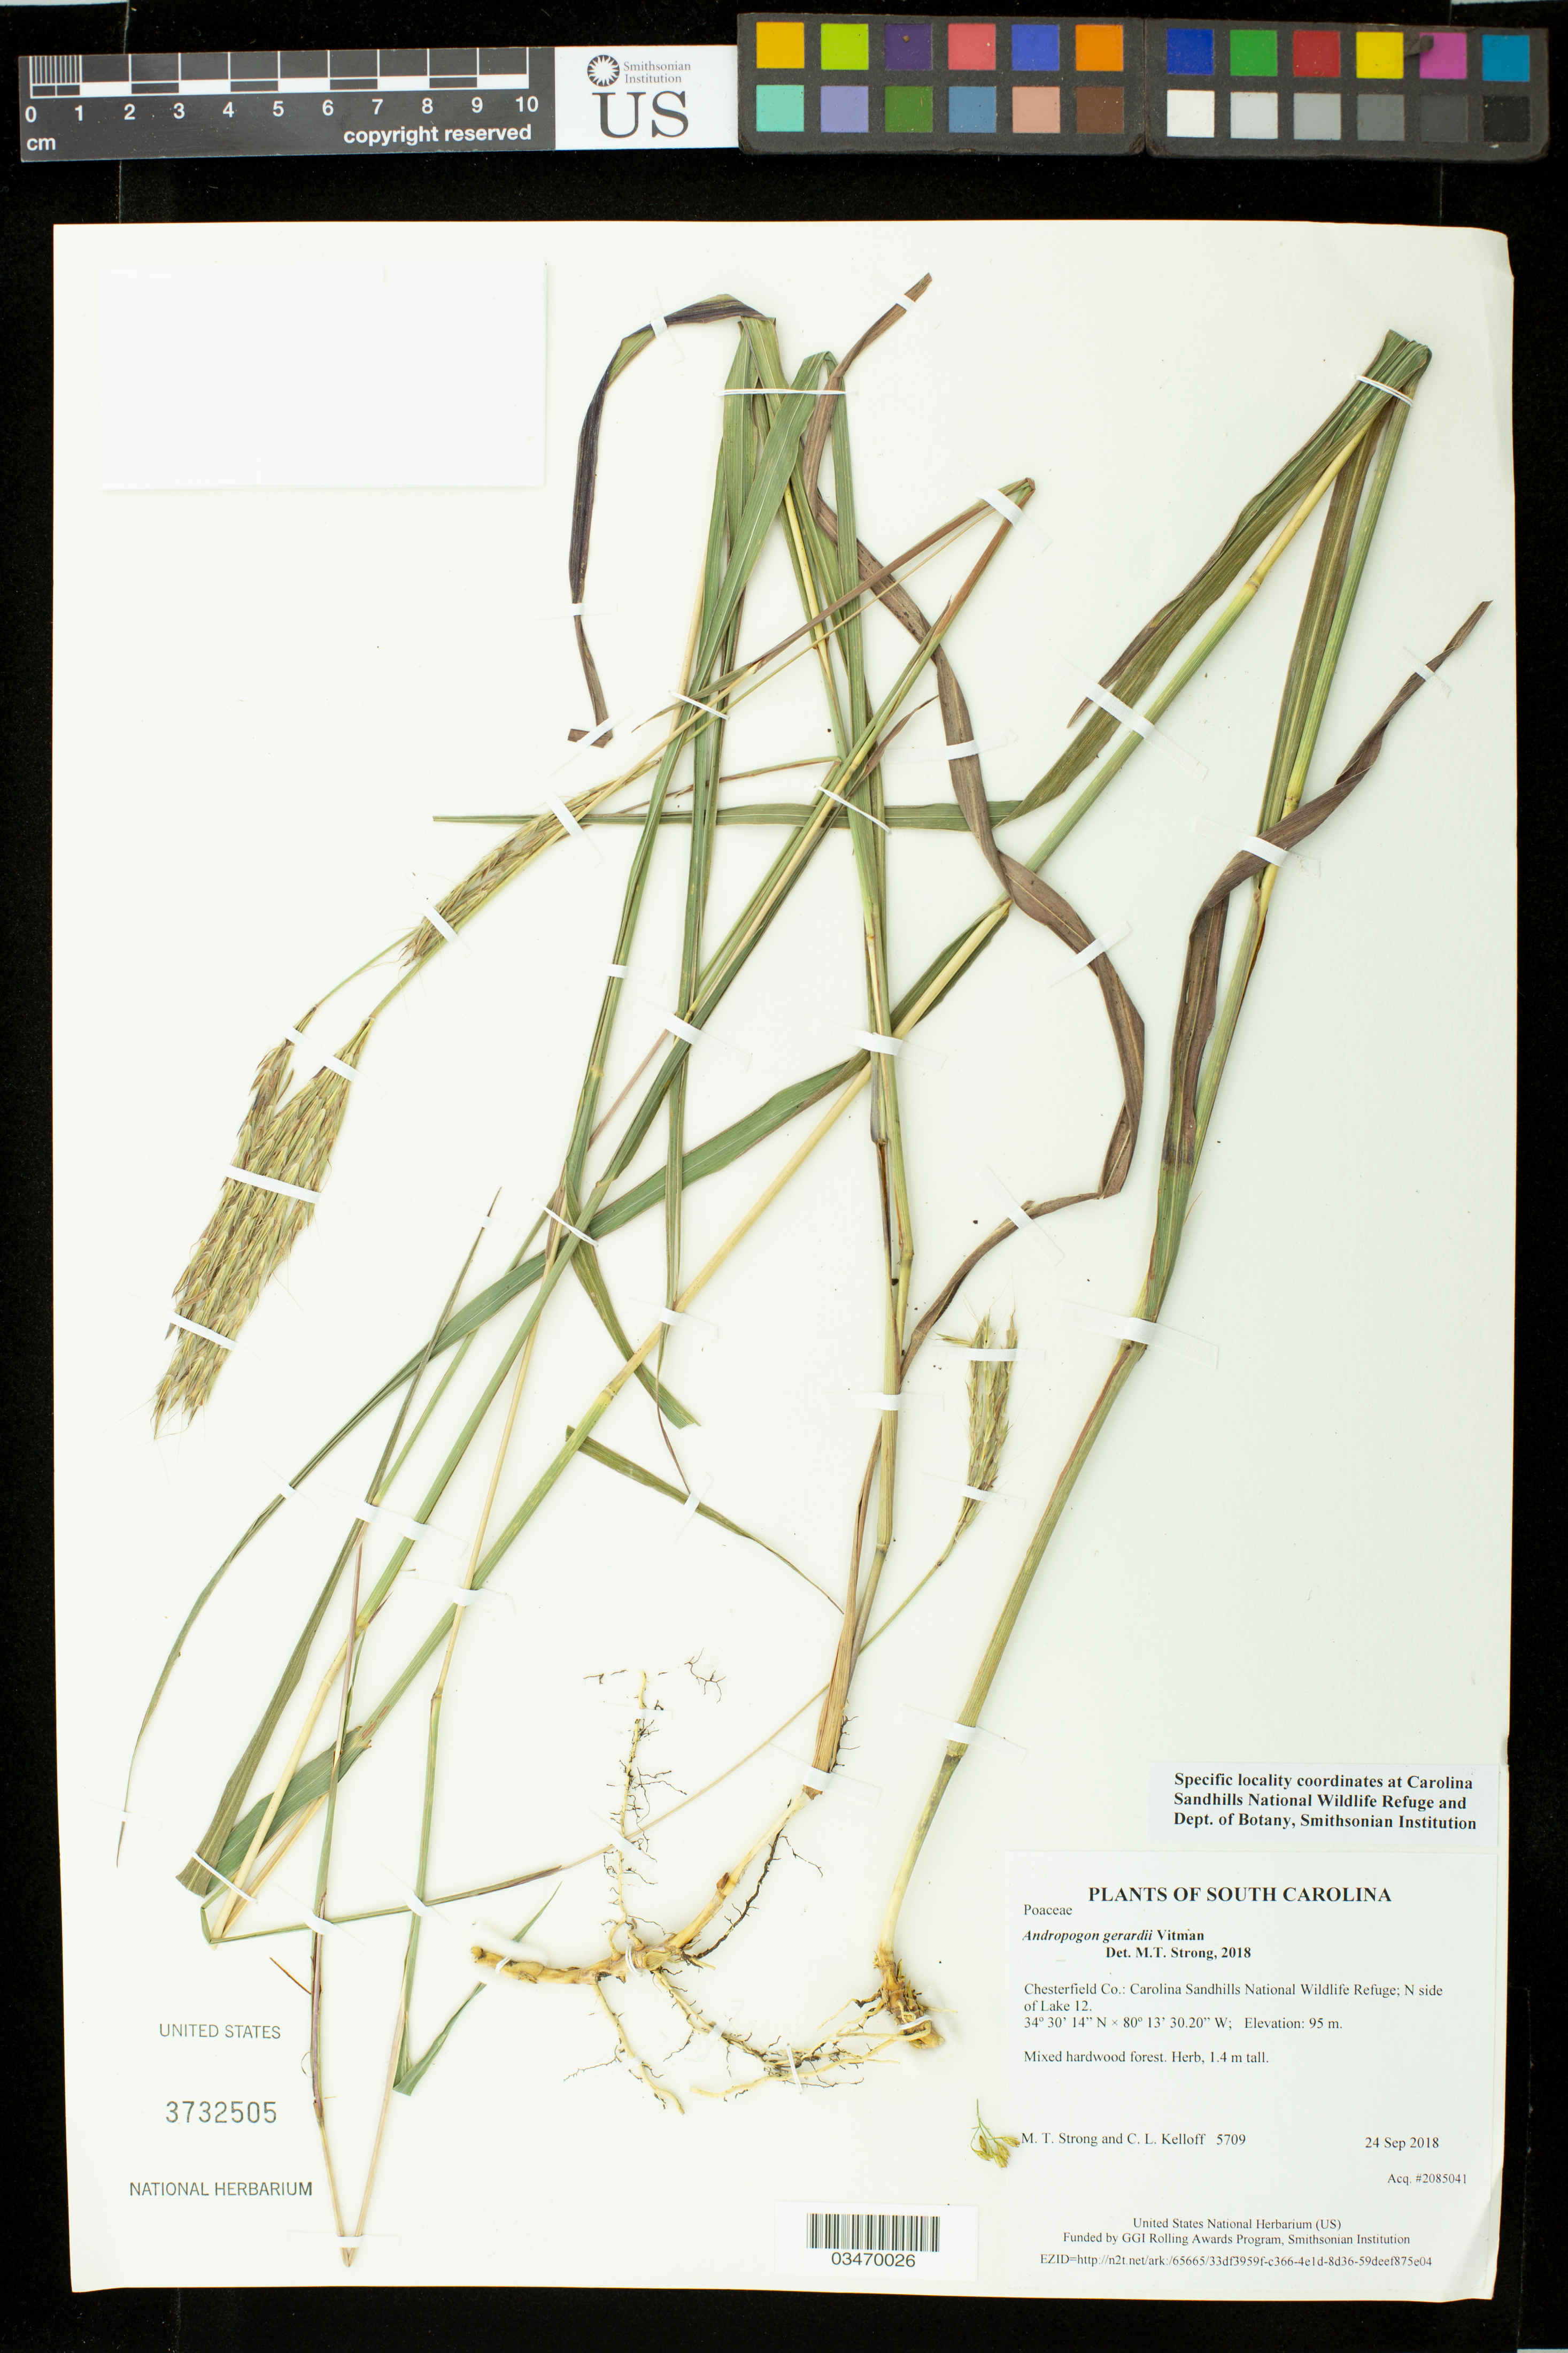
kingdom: Plantae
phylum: Tracheophyta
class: Liliopsida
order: Poales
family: Poaceae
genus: Andropogon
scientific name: Andropogon gerardii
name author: Vitman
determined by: Strong, M. T., (US), Smithsonian Institution - National Museum of Natural History (UNITED STATES)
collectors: M. T. Strong & C. L. Kelloff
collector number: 5709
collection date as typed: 24 Sep 2018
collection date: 2018-09-24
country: United States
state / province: South Carolina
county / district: Chesterfield Co.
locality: Carolina Sandhills National Wildlife Refuge; along shallow margins of Lake 12, N side of lake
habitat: Mixed hardwood forest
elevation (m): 95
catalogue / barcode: US 3732505